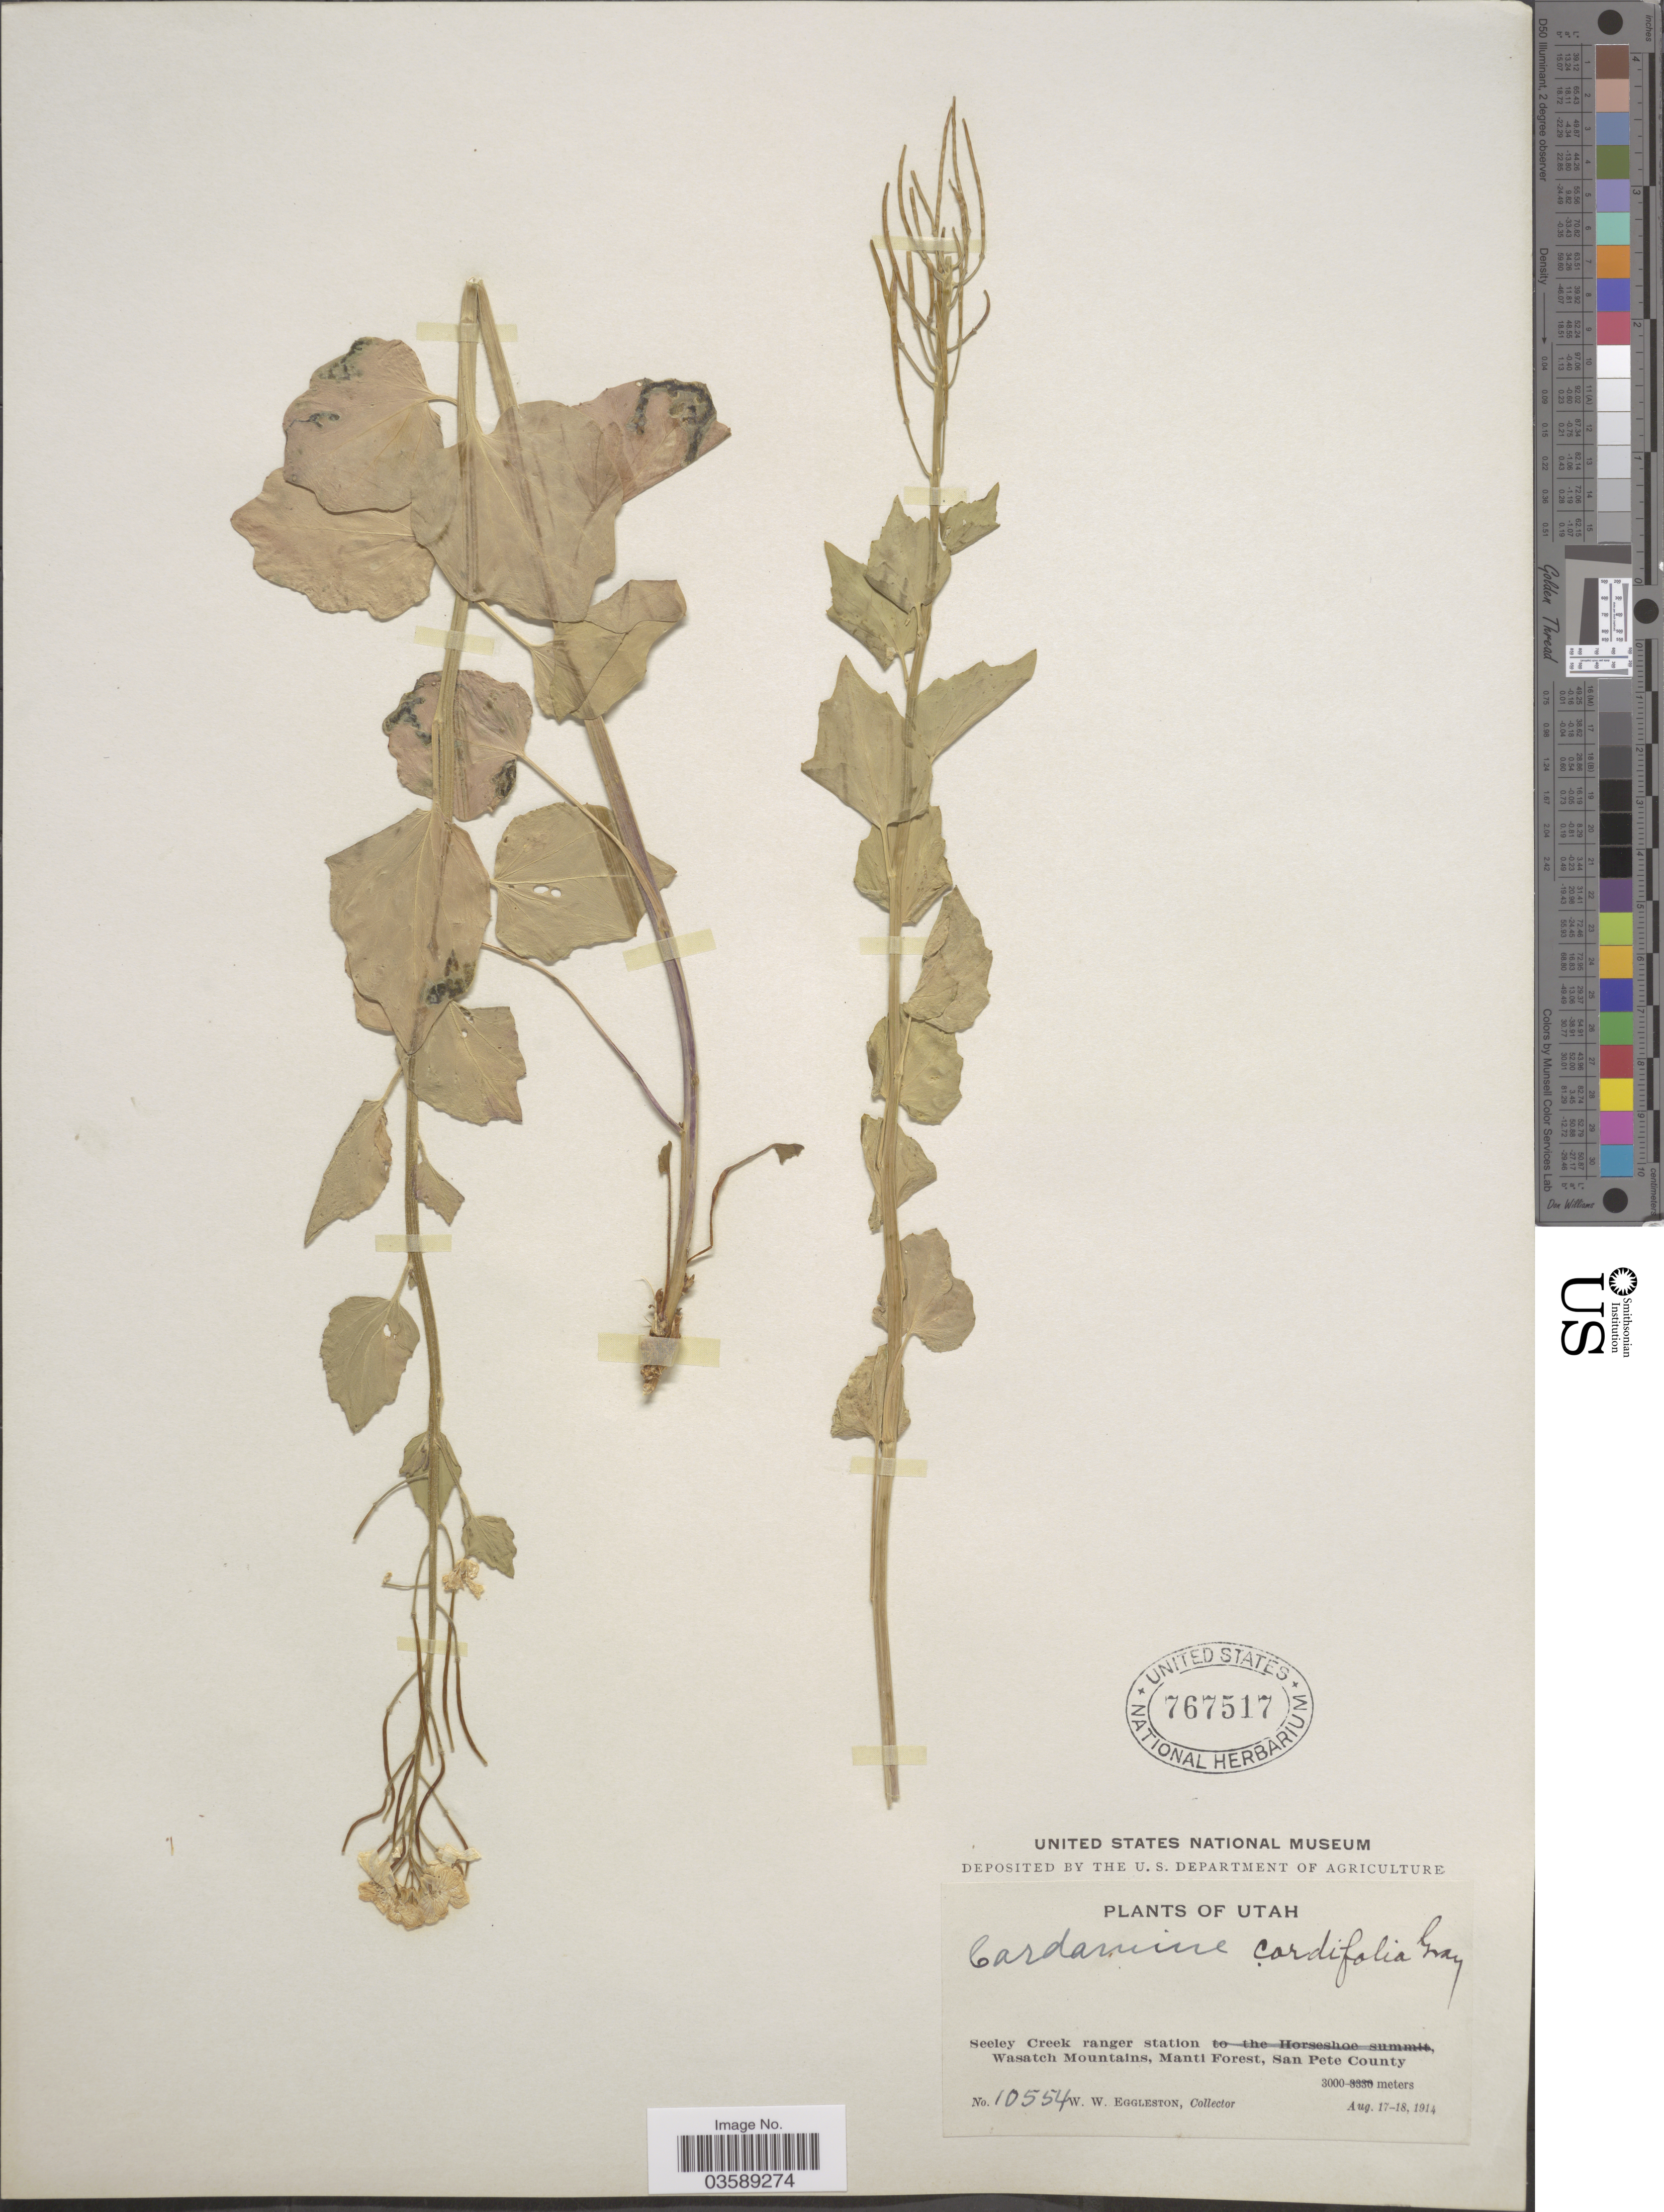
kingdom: Plantae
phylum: Tracheophyta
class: Magnoliopsida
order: Brassicales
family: Brassicaceae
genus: Cardamine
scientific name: Cardamine cordifolia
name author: A. Gray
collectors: W. W. Eggleston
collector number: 10554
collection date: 1914-08-17/1914-08-18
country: United States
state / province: Utah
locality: Seeley Creek ranger station, Wasatch Mountains, Manti Forest, San Pete County.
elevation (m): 3000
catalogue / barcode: US 767517